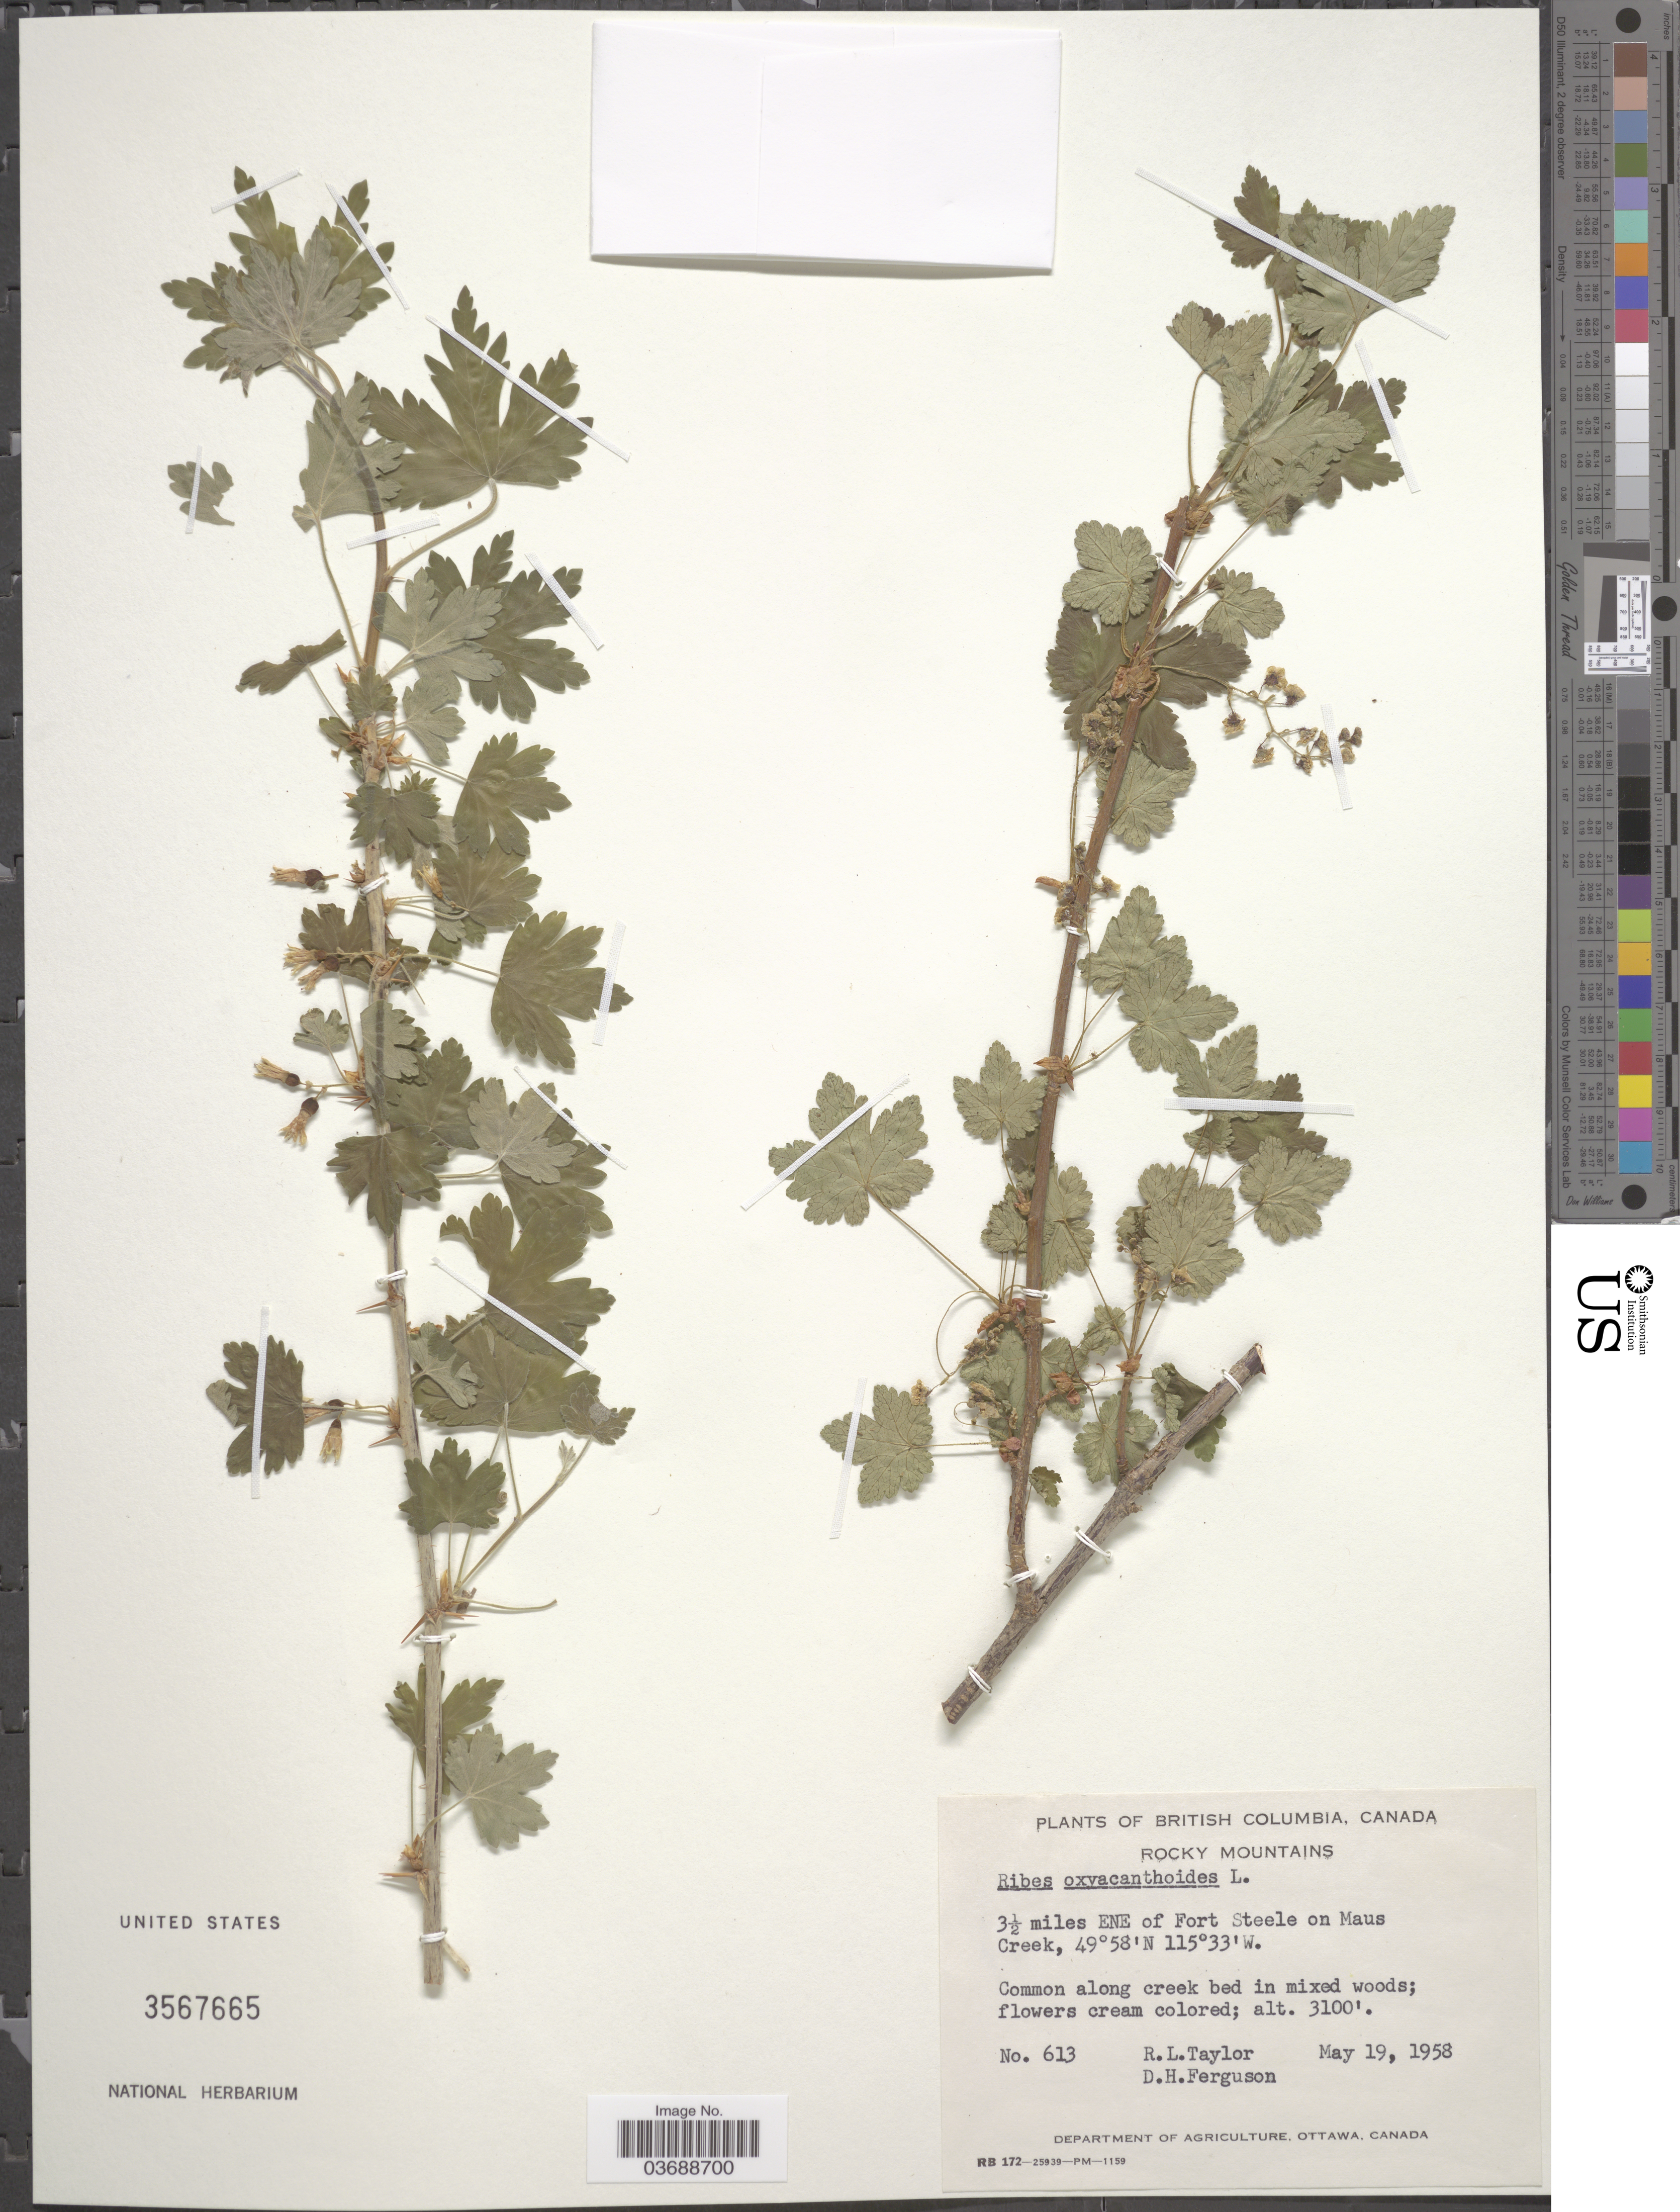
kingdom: Plantae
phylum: Tracheophyta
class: Magnoliopsida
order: Saxifragales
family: Grossulariaceae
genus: Ribes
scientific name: Ribes oxyacanthoides subsp. oxyacanthoides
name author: L.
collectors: R. Taylor & D. Ferguson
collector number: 613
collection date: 1958-05-19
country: Canada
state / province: British Columbia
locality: Rocky Mountains. 3½ miles ENE of Fort Steele on Maus Creek.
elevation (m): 945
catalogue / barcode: US 3567665